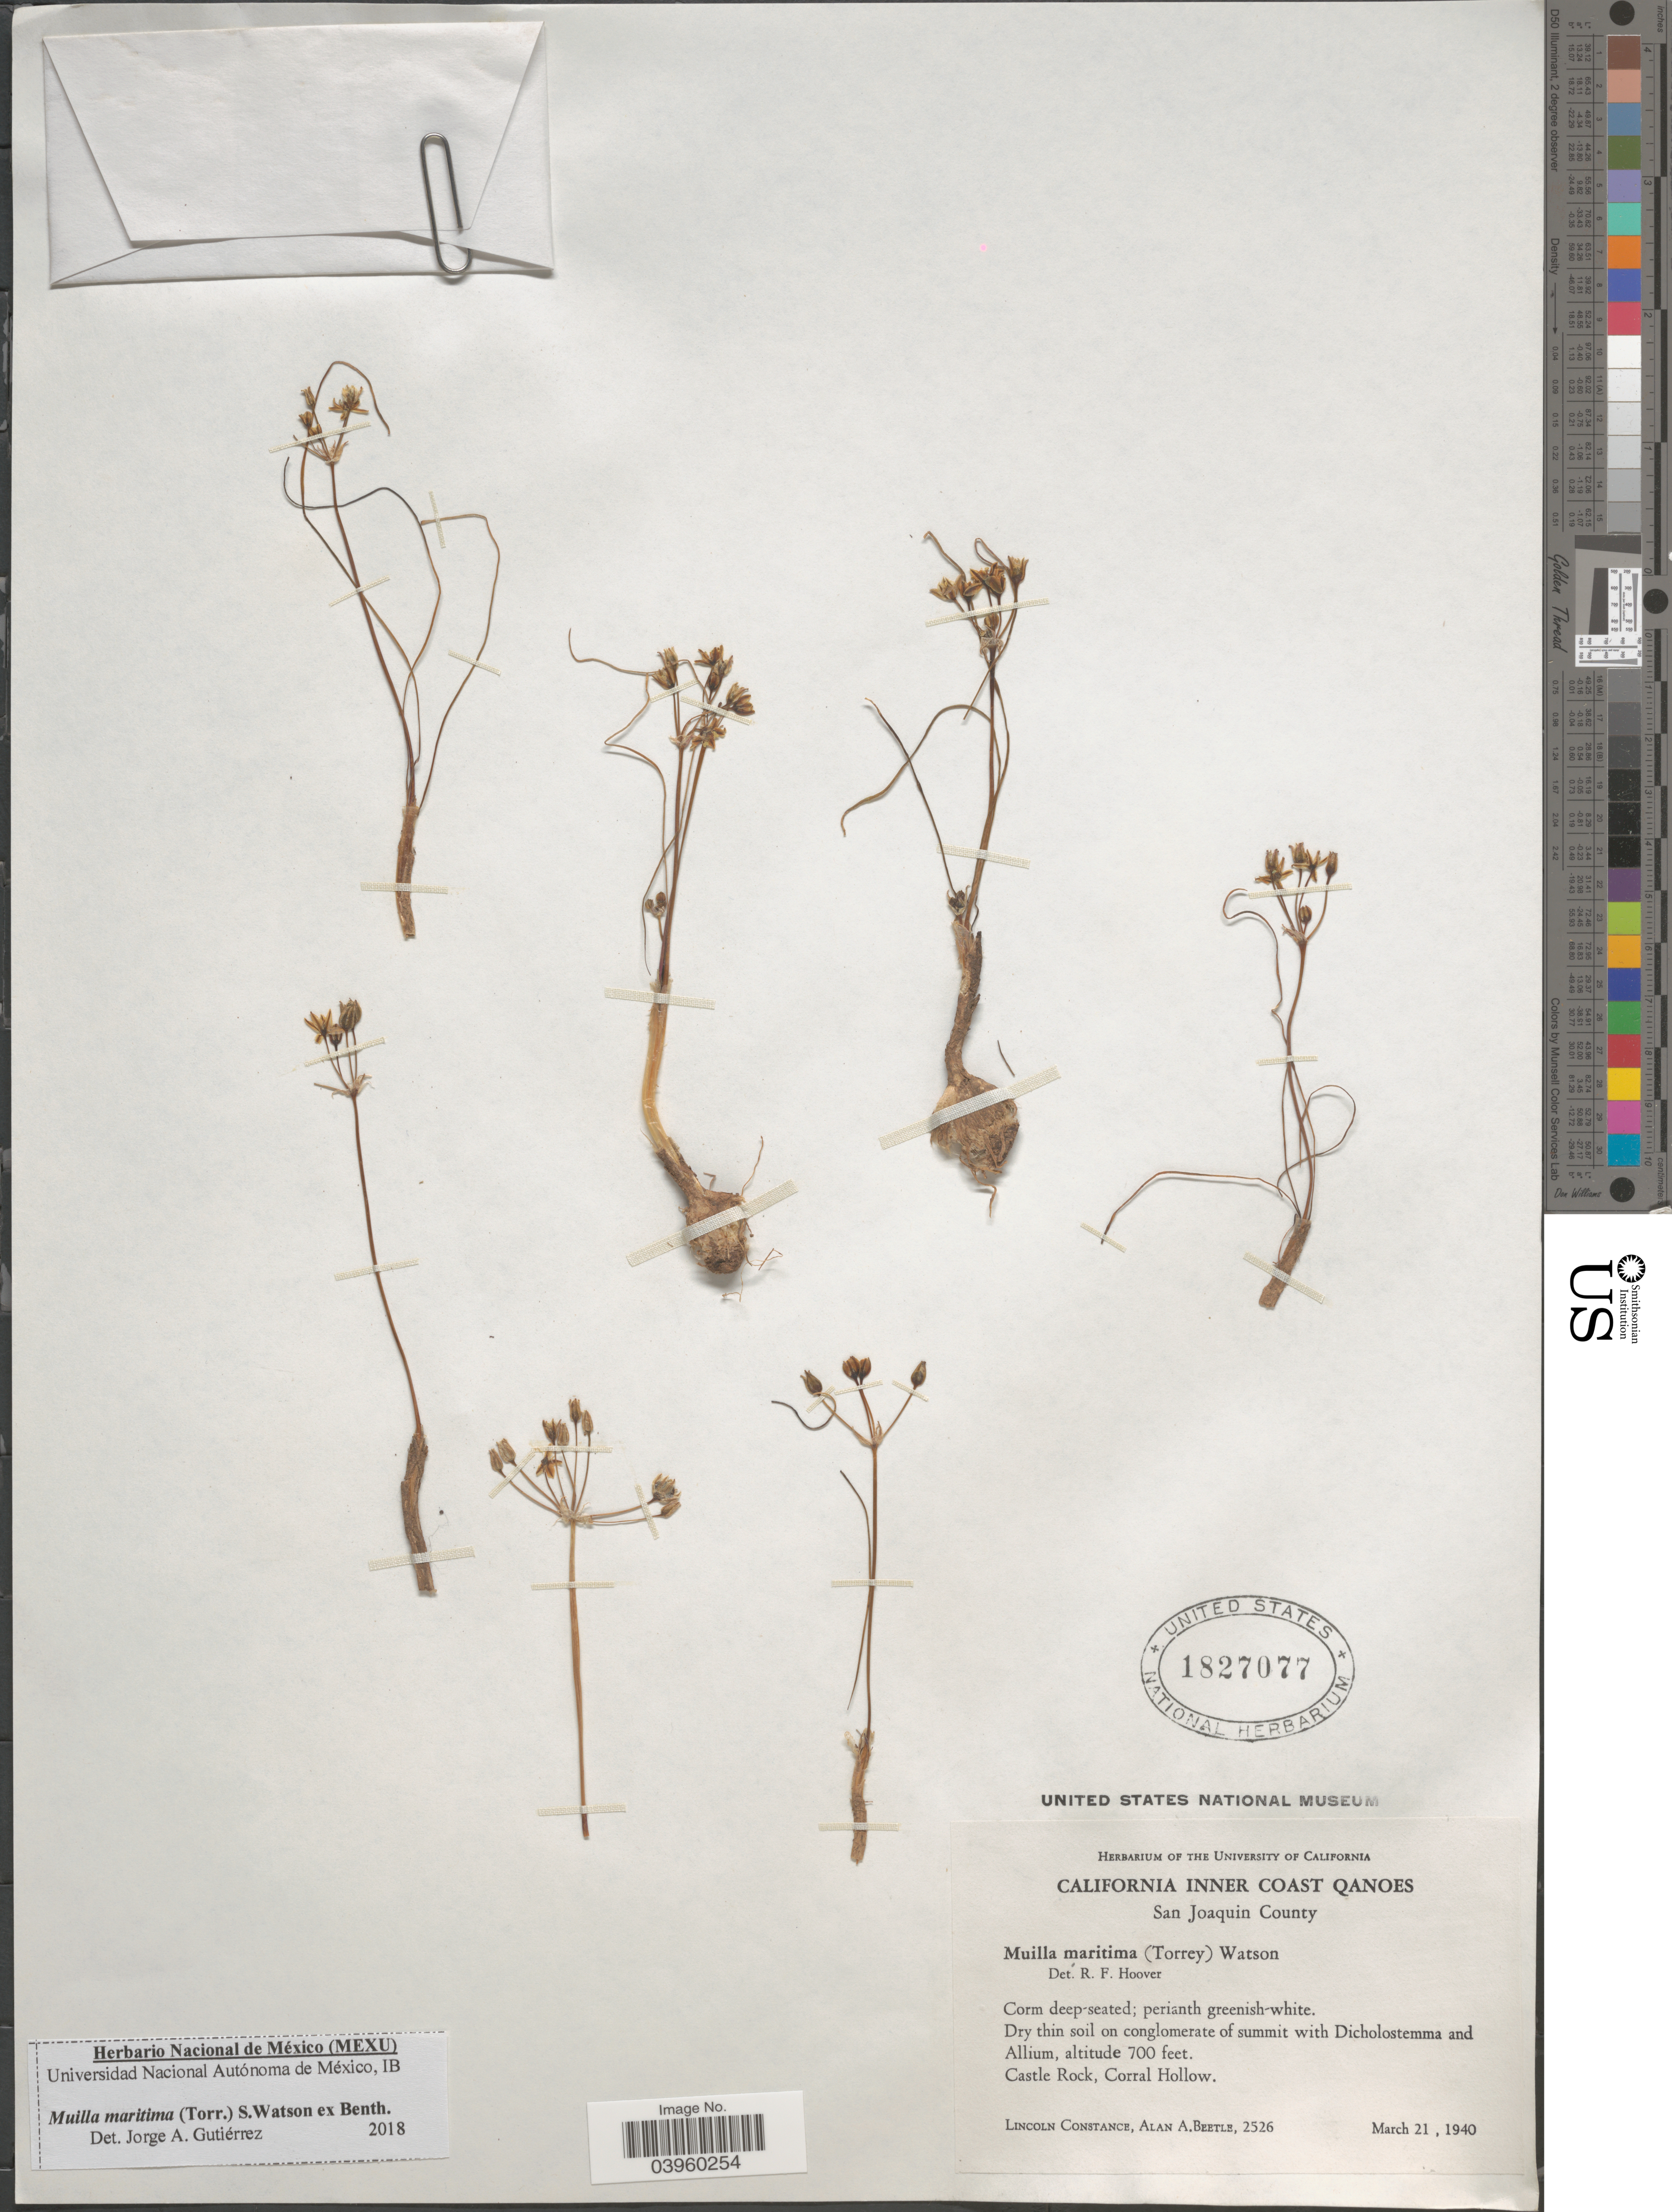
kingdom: Plantae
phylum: Tracheophyta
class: Liliopsida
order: Asparagales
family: Asparagaceae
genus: Muilla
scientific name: Muilla maritima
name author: (Torr.) S. Watson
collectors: L. Constance & A. A. Beetle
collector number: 2526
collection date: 1940-03-21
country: United States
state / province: California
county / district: San Joaquin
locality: California Inner Coast Qanoes. San Joaquin County. Castle Rock, Corral Hollow.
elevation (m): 213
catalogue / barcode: US 1827077